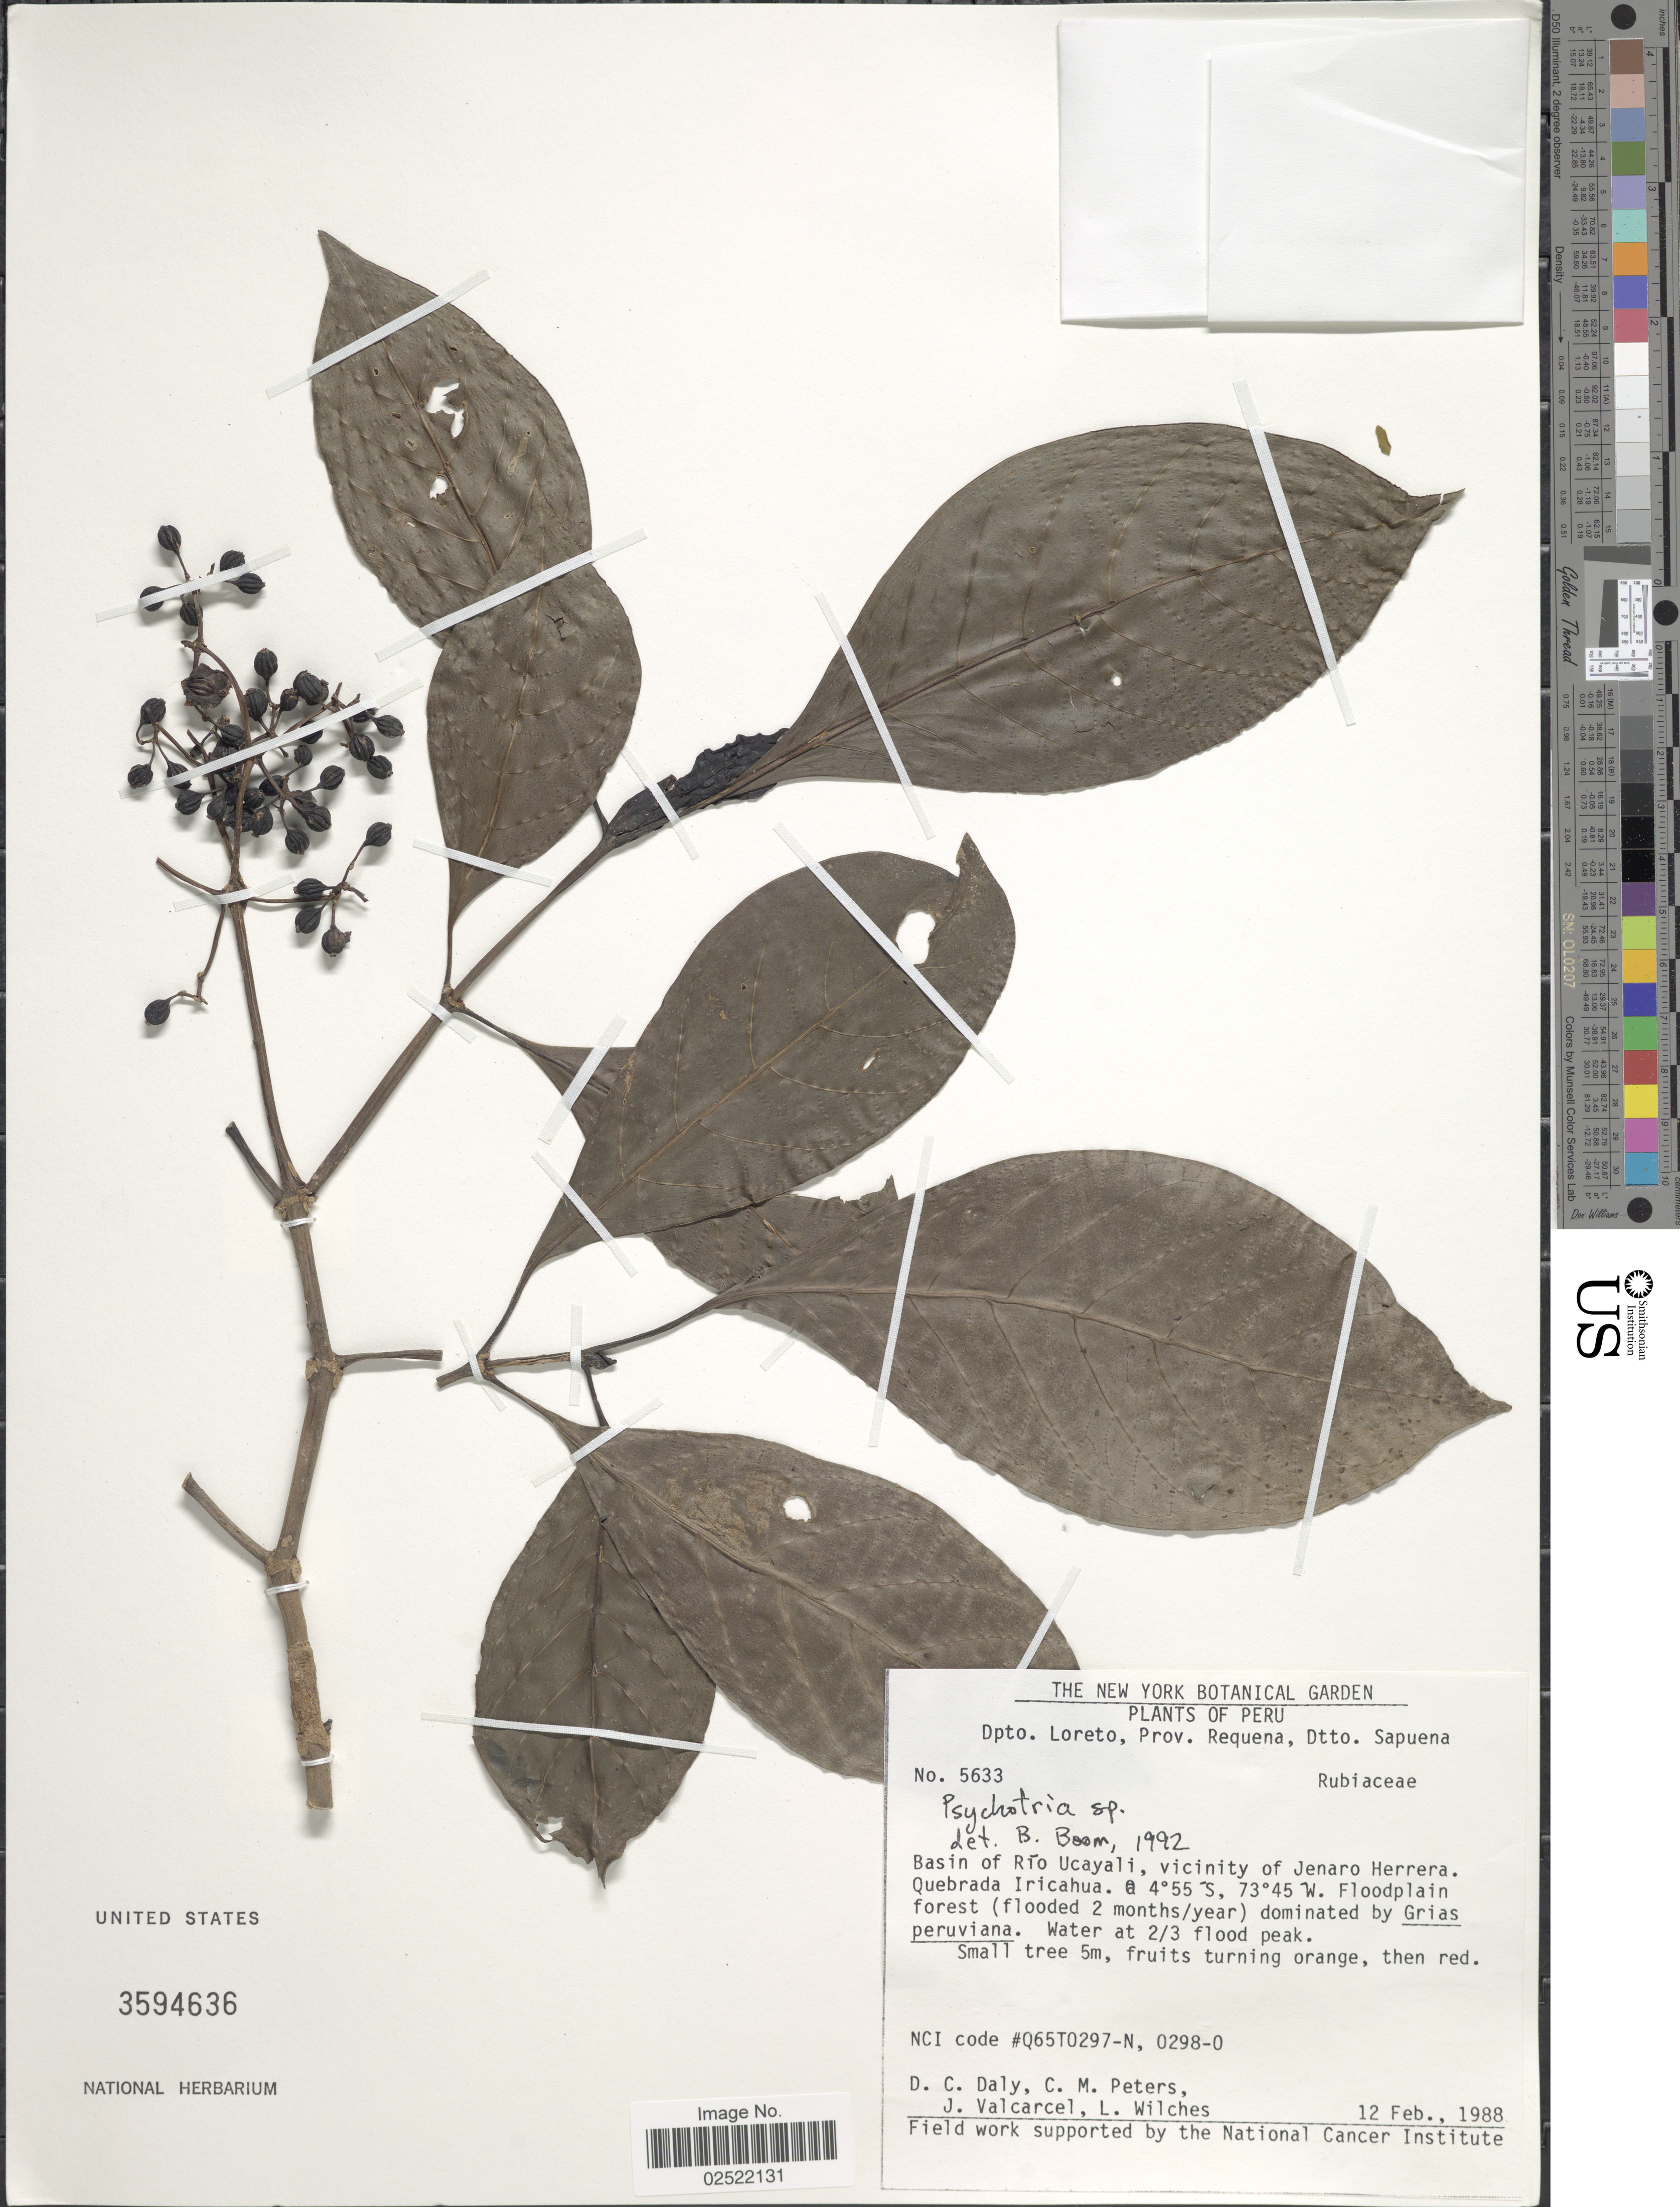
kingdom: Plantae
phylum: Tracheophyta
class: Magnoliopsida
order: Gentianales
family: Rubiaceae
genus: Psychotria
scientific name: Psychotria sp.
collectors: D. C. Daly, C. Peters, J. Valcarcel & L. Wilches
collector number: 5633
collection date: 1988-02-12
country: Peru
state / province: Loreto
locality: Dpto. Loreto, Prov. Requena, Dtto. Sapuena. Basin of Rio Ucayali, vicinity of Jenaro Herrera. Quebrada Iricahua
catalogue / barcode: US 3594636